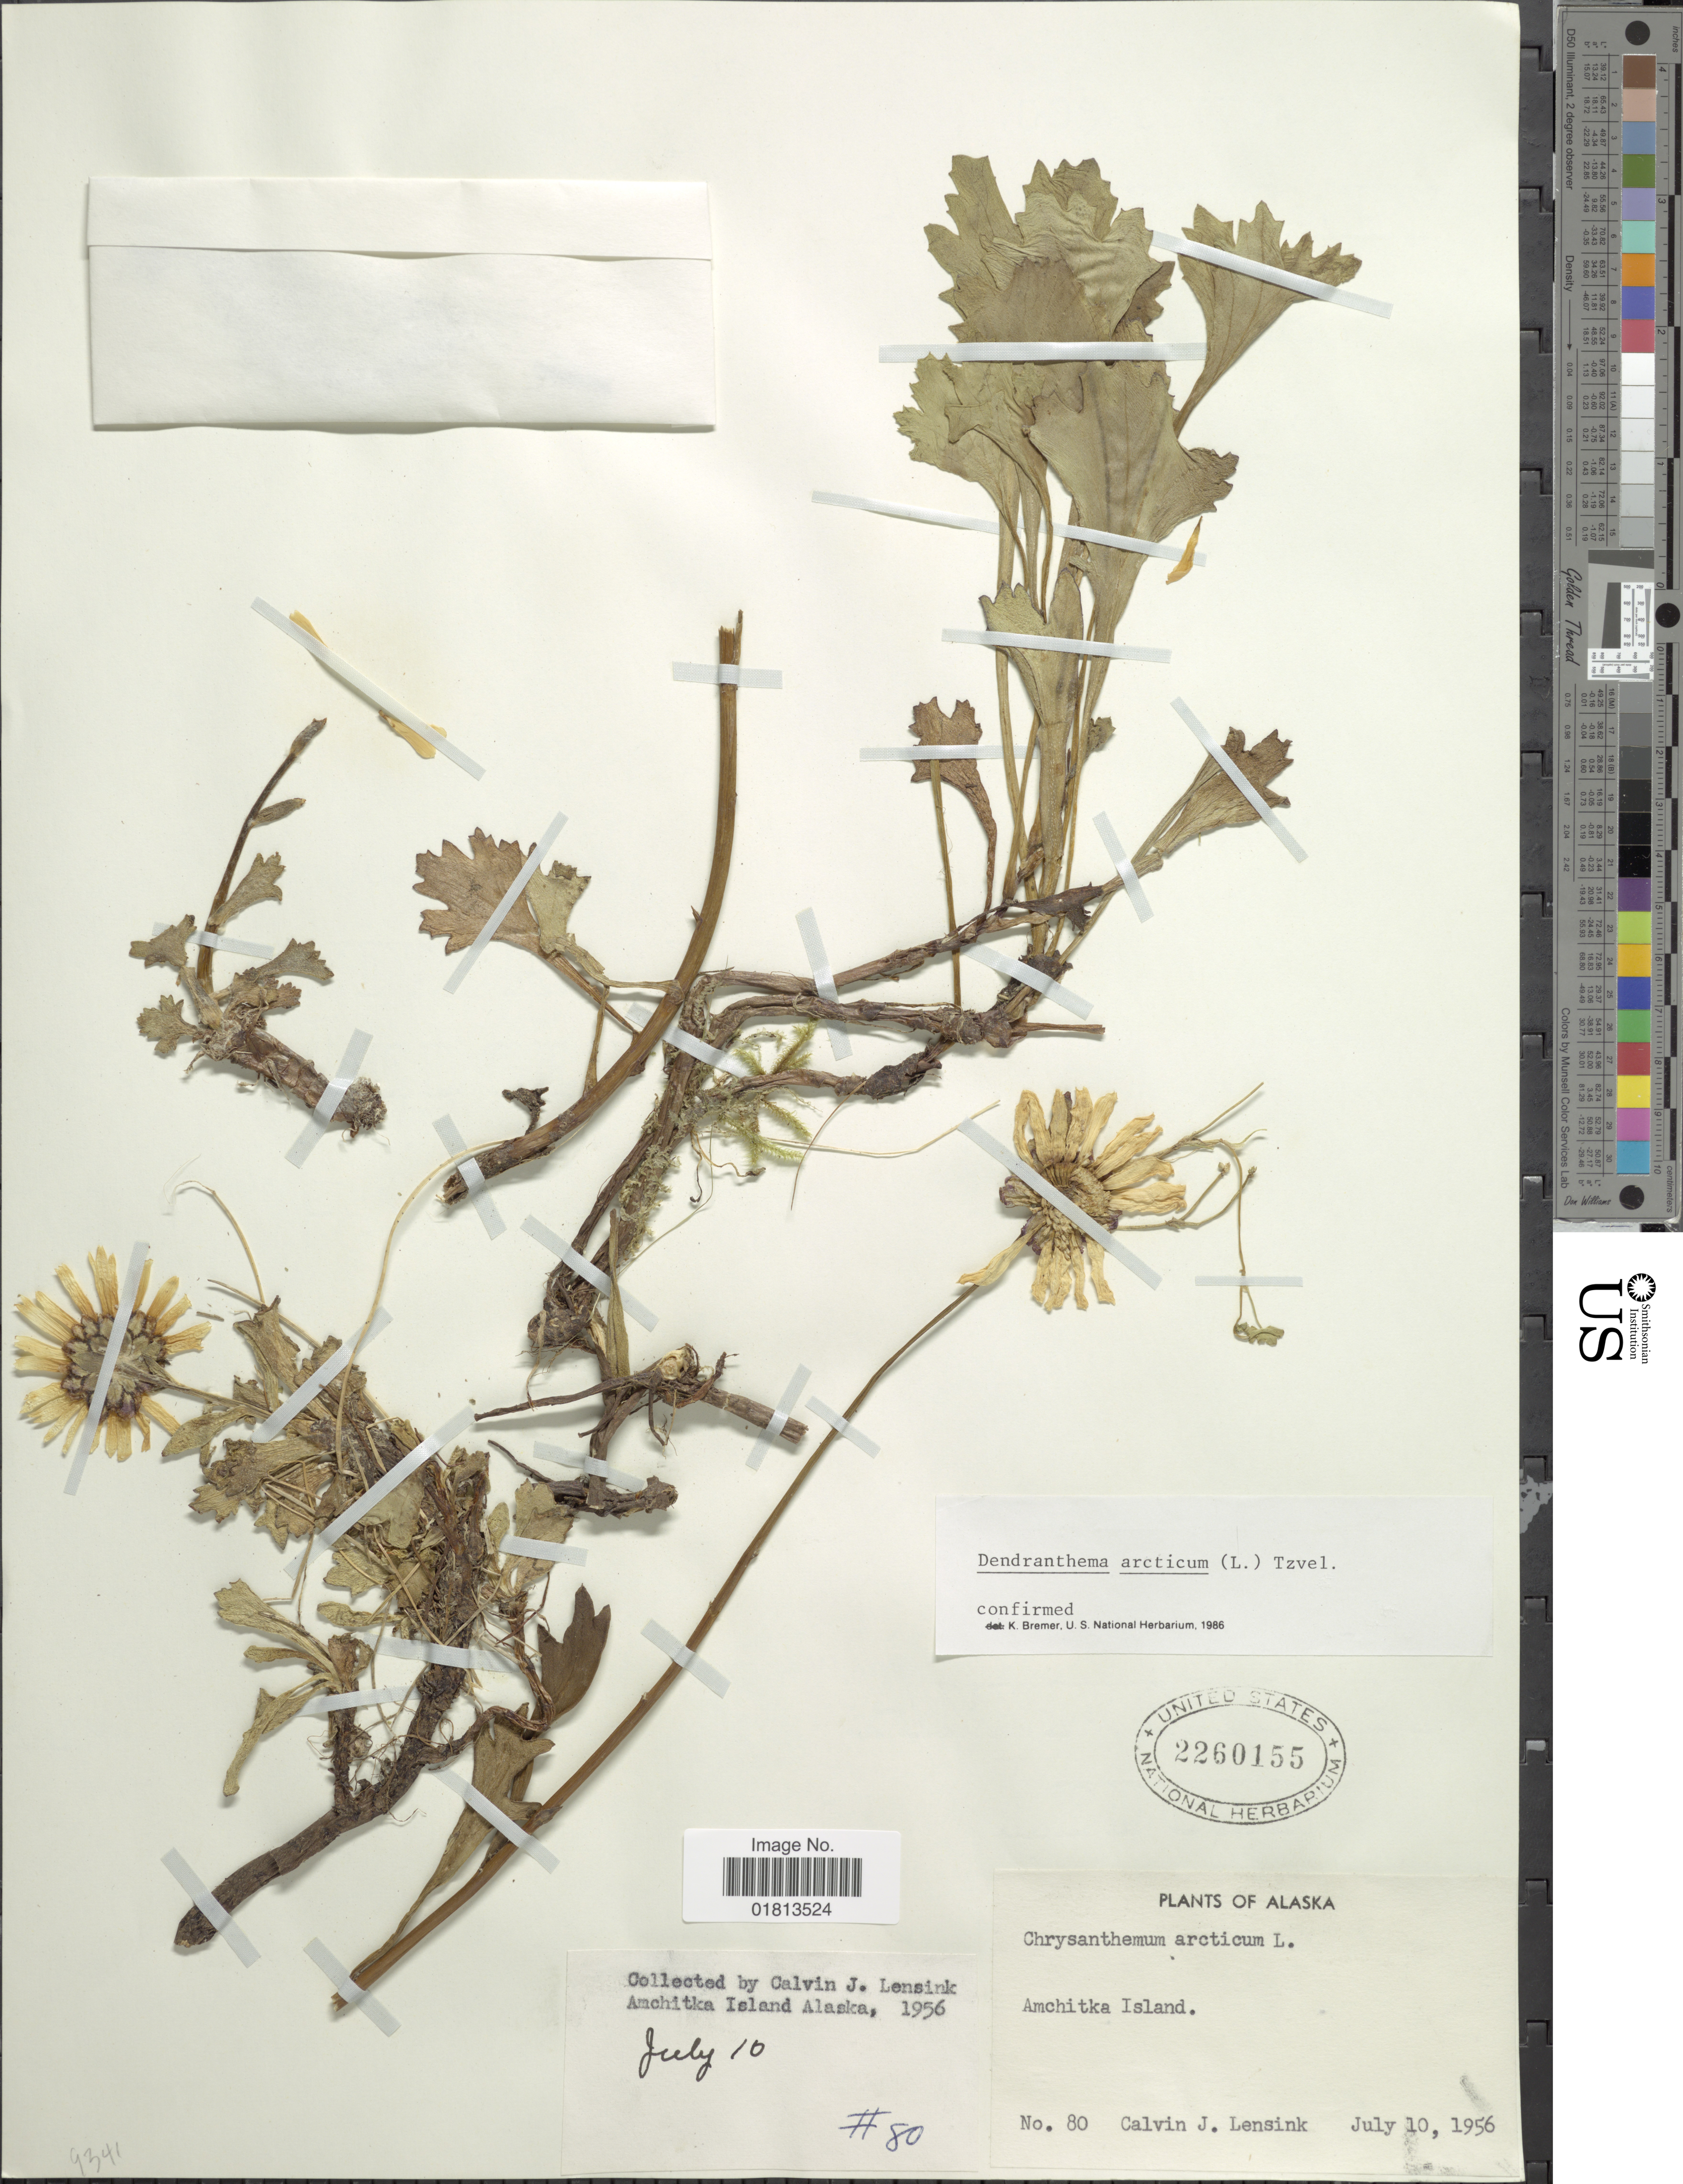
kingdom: Plantae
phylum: Tracheophyta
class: Magnoliopsida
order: Asterales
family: Asteraceae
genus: Dendranthema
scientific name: Dendranthema arcticum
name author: (L.) Tzvelev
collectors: C. Lensink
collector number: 80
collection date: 1956-07-10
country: United States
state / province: Alaska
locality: Amchitka Island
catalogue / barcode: US 2260155